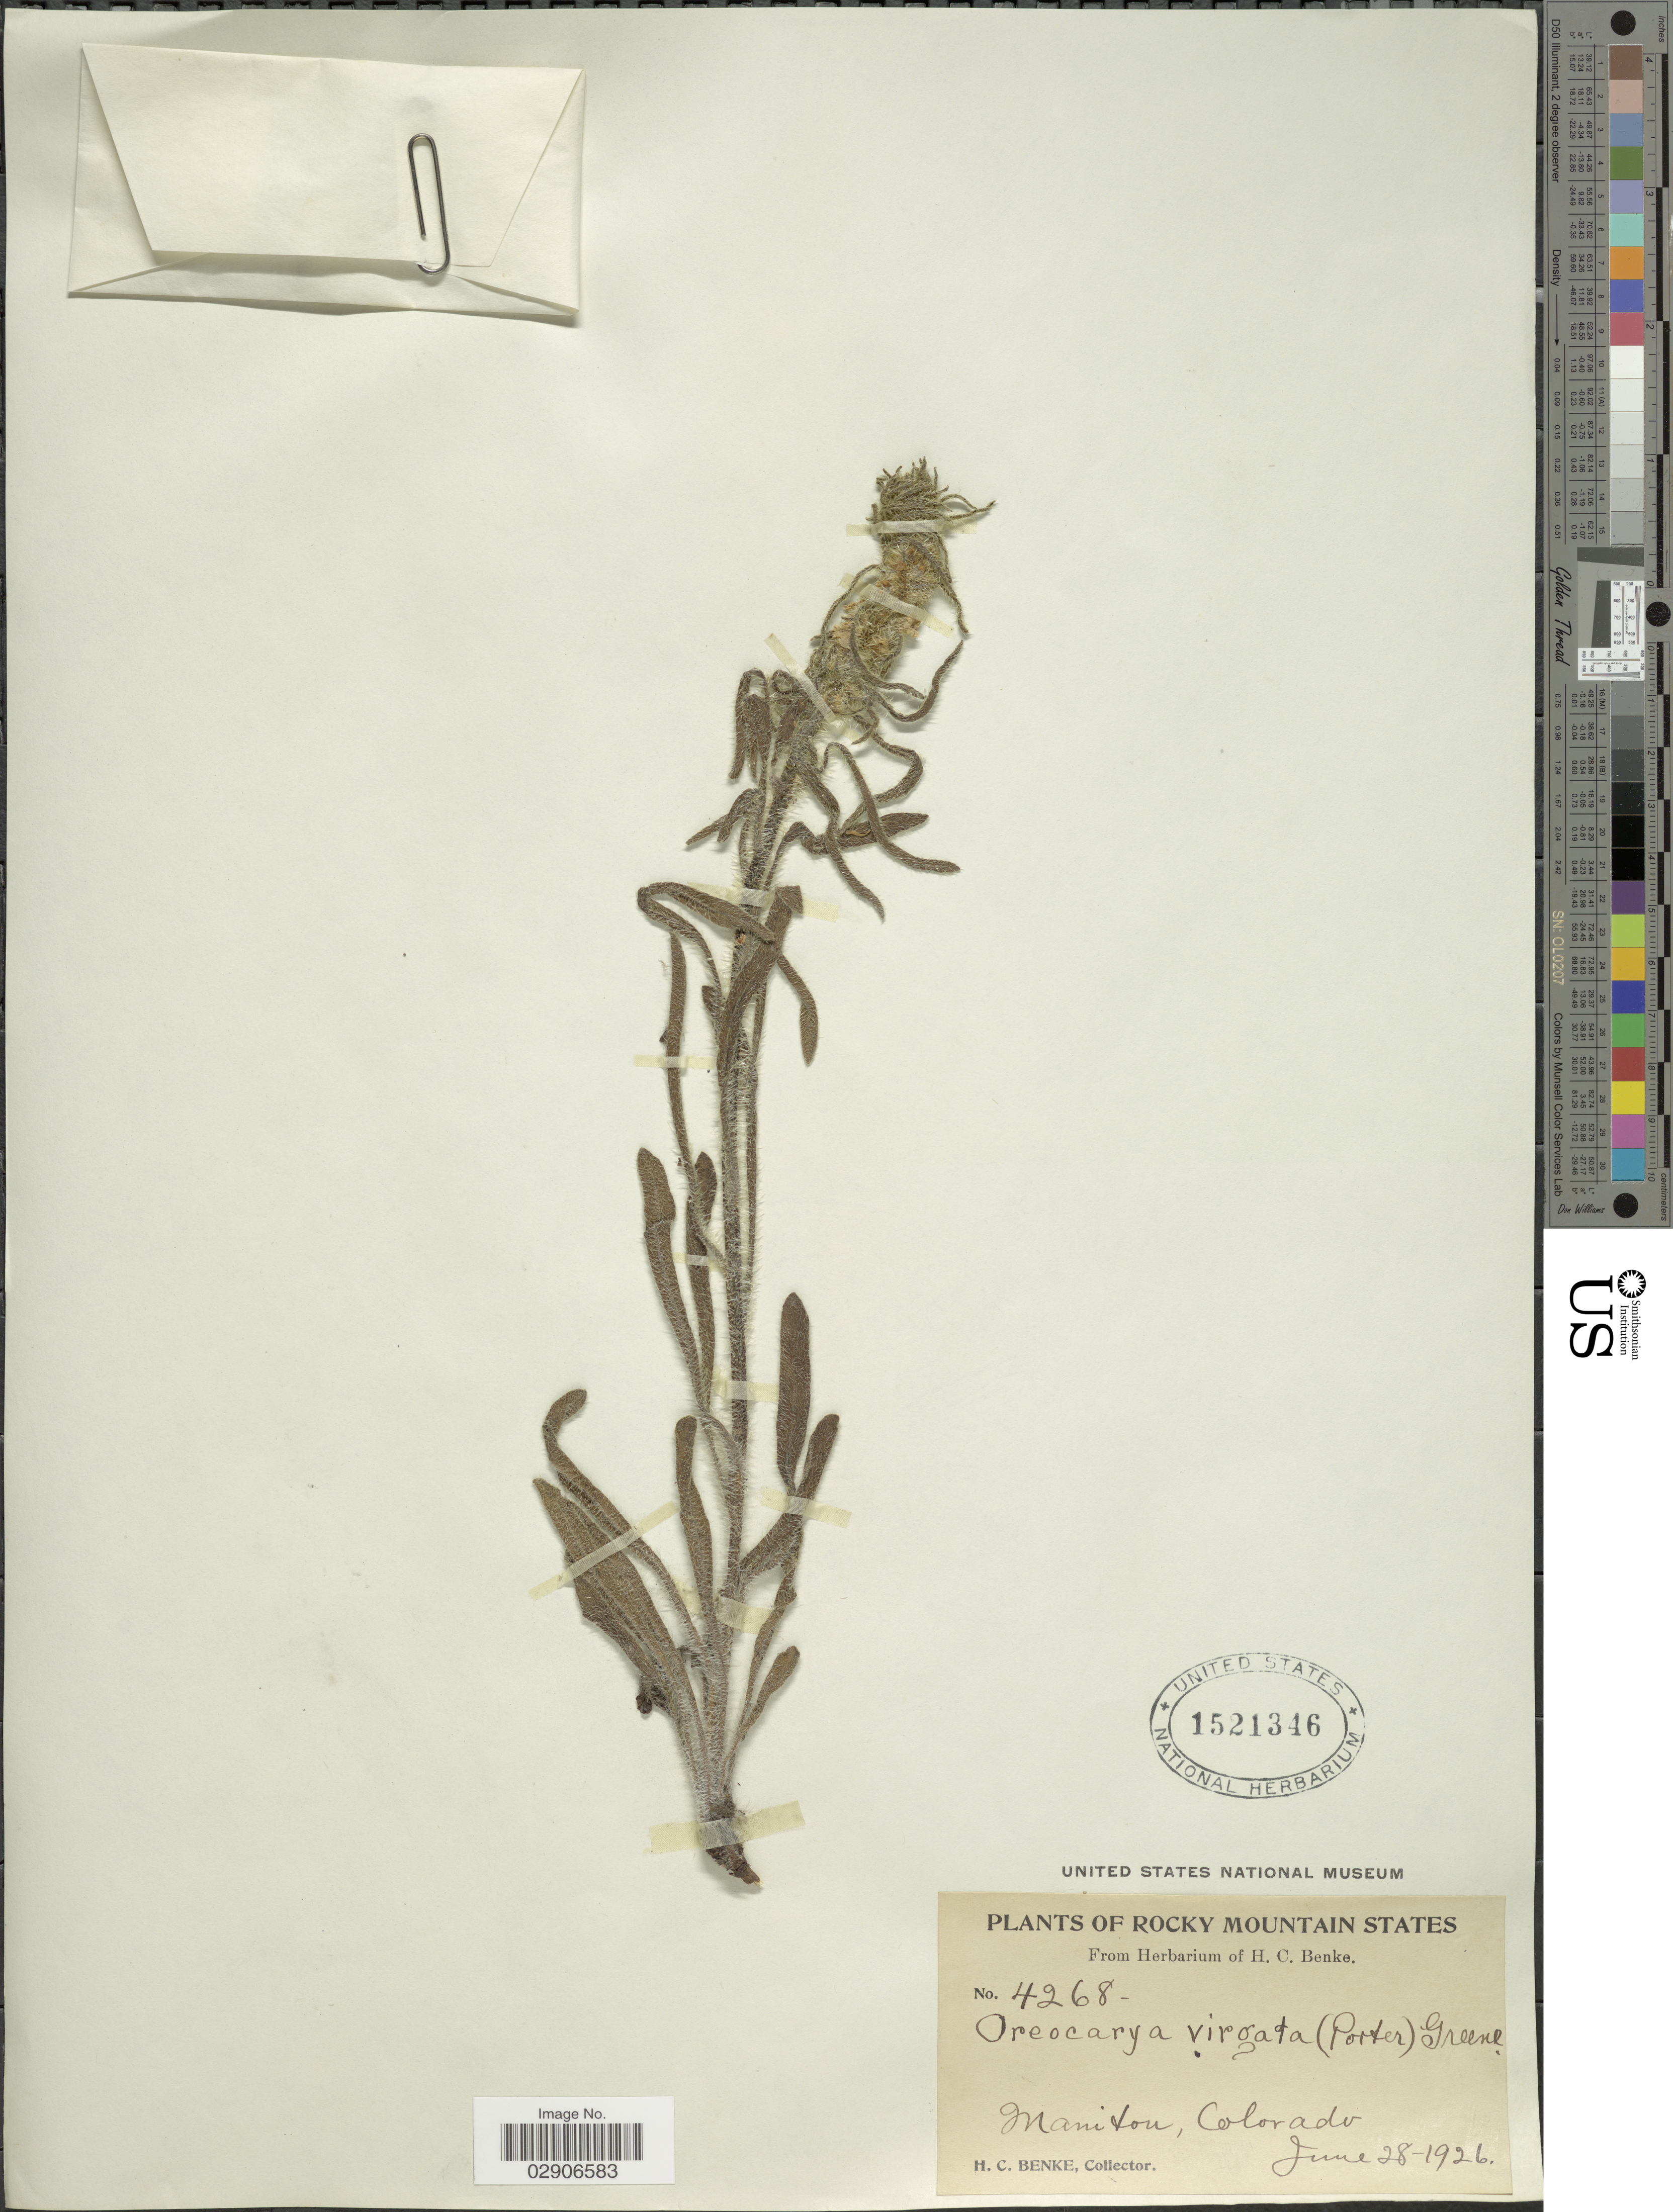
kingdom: Plantae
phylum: Tracheophyta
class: Magnoliopsida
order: Boraginales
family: Boraginaceae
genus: Oreocarya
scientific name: Oreocarya virgata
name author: (Porter) Greene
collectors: H. Benke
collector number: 4268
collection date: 1926-06-28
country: United States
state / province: Colorado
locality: Manitou, Colorado. Rocky Mountain States.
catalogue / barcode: US 1521346